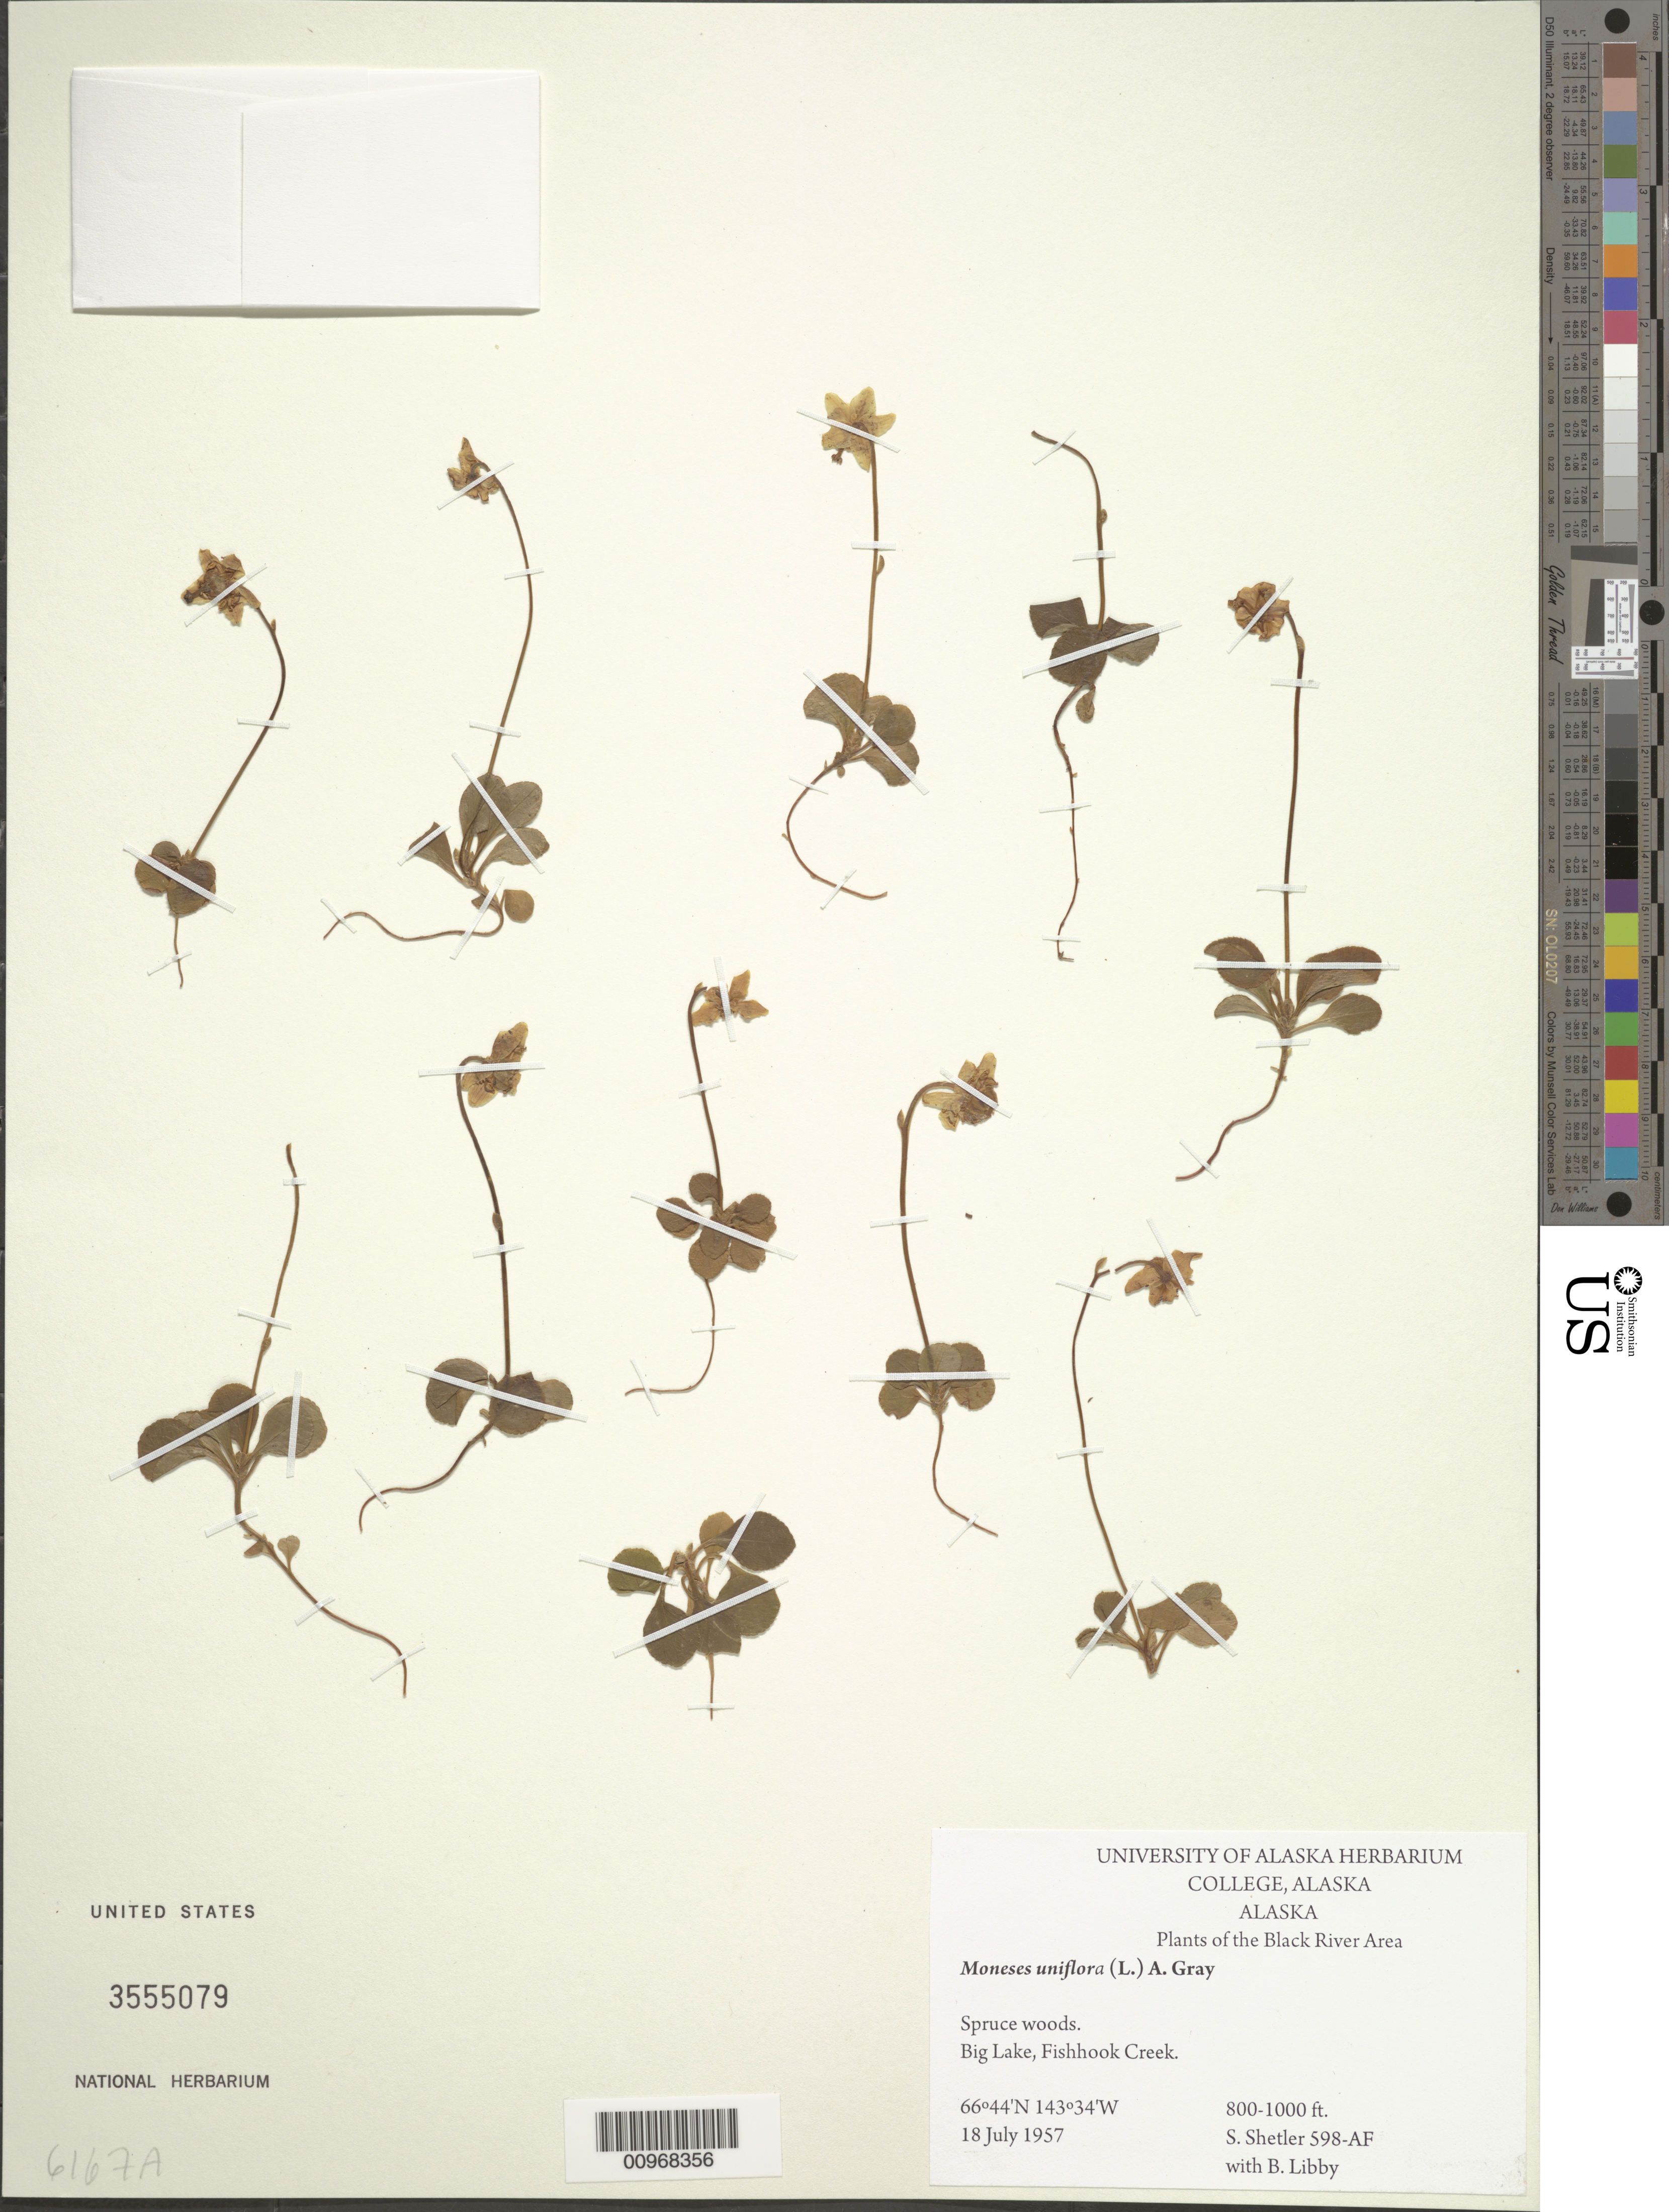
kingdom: Plantae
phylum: Tracheophyta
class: Magnoliopsida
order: Ericales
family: Ericaceae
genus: Moneses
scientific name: Moneses uniflora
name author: (L.) A. Gray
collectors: S. Shetler & B. Libby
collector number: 598-AF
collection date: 1957-07-18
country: United States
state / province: Alaska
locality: The Black River Area, Big Lake, Fishhook Creek.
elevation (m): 244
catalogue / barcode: US 3555079